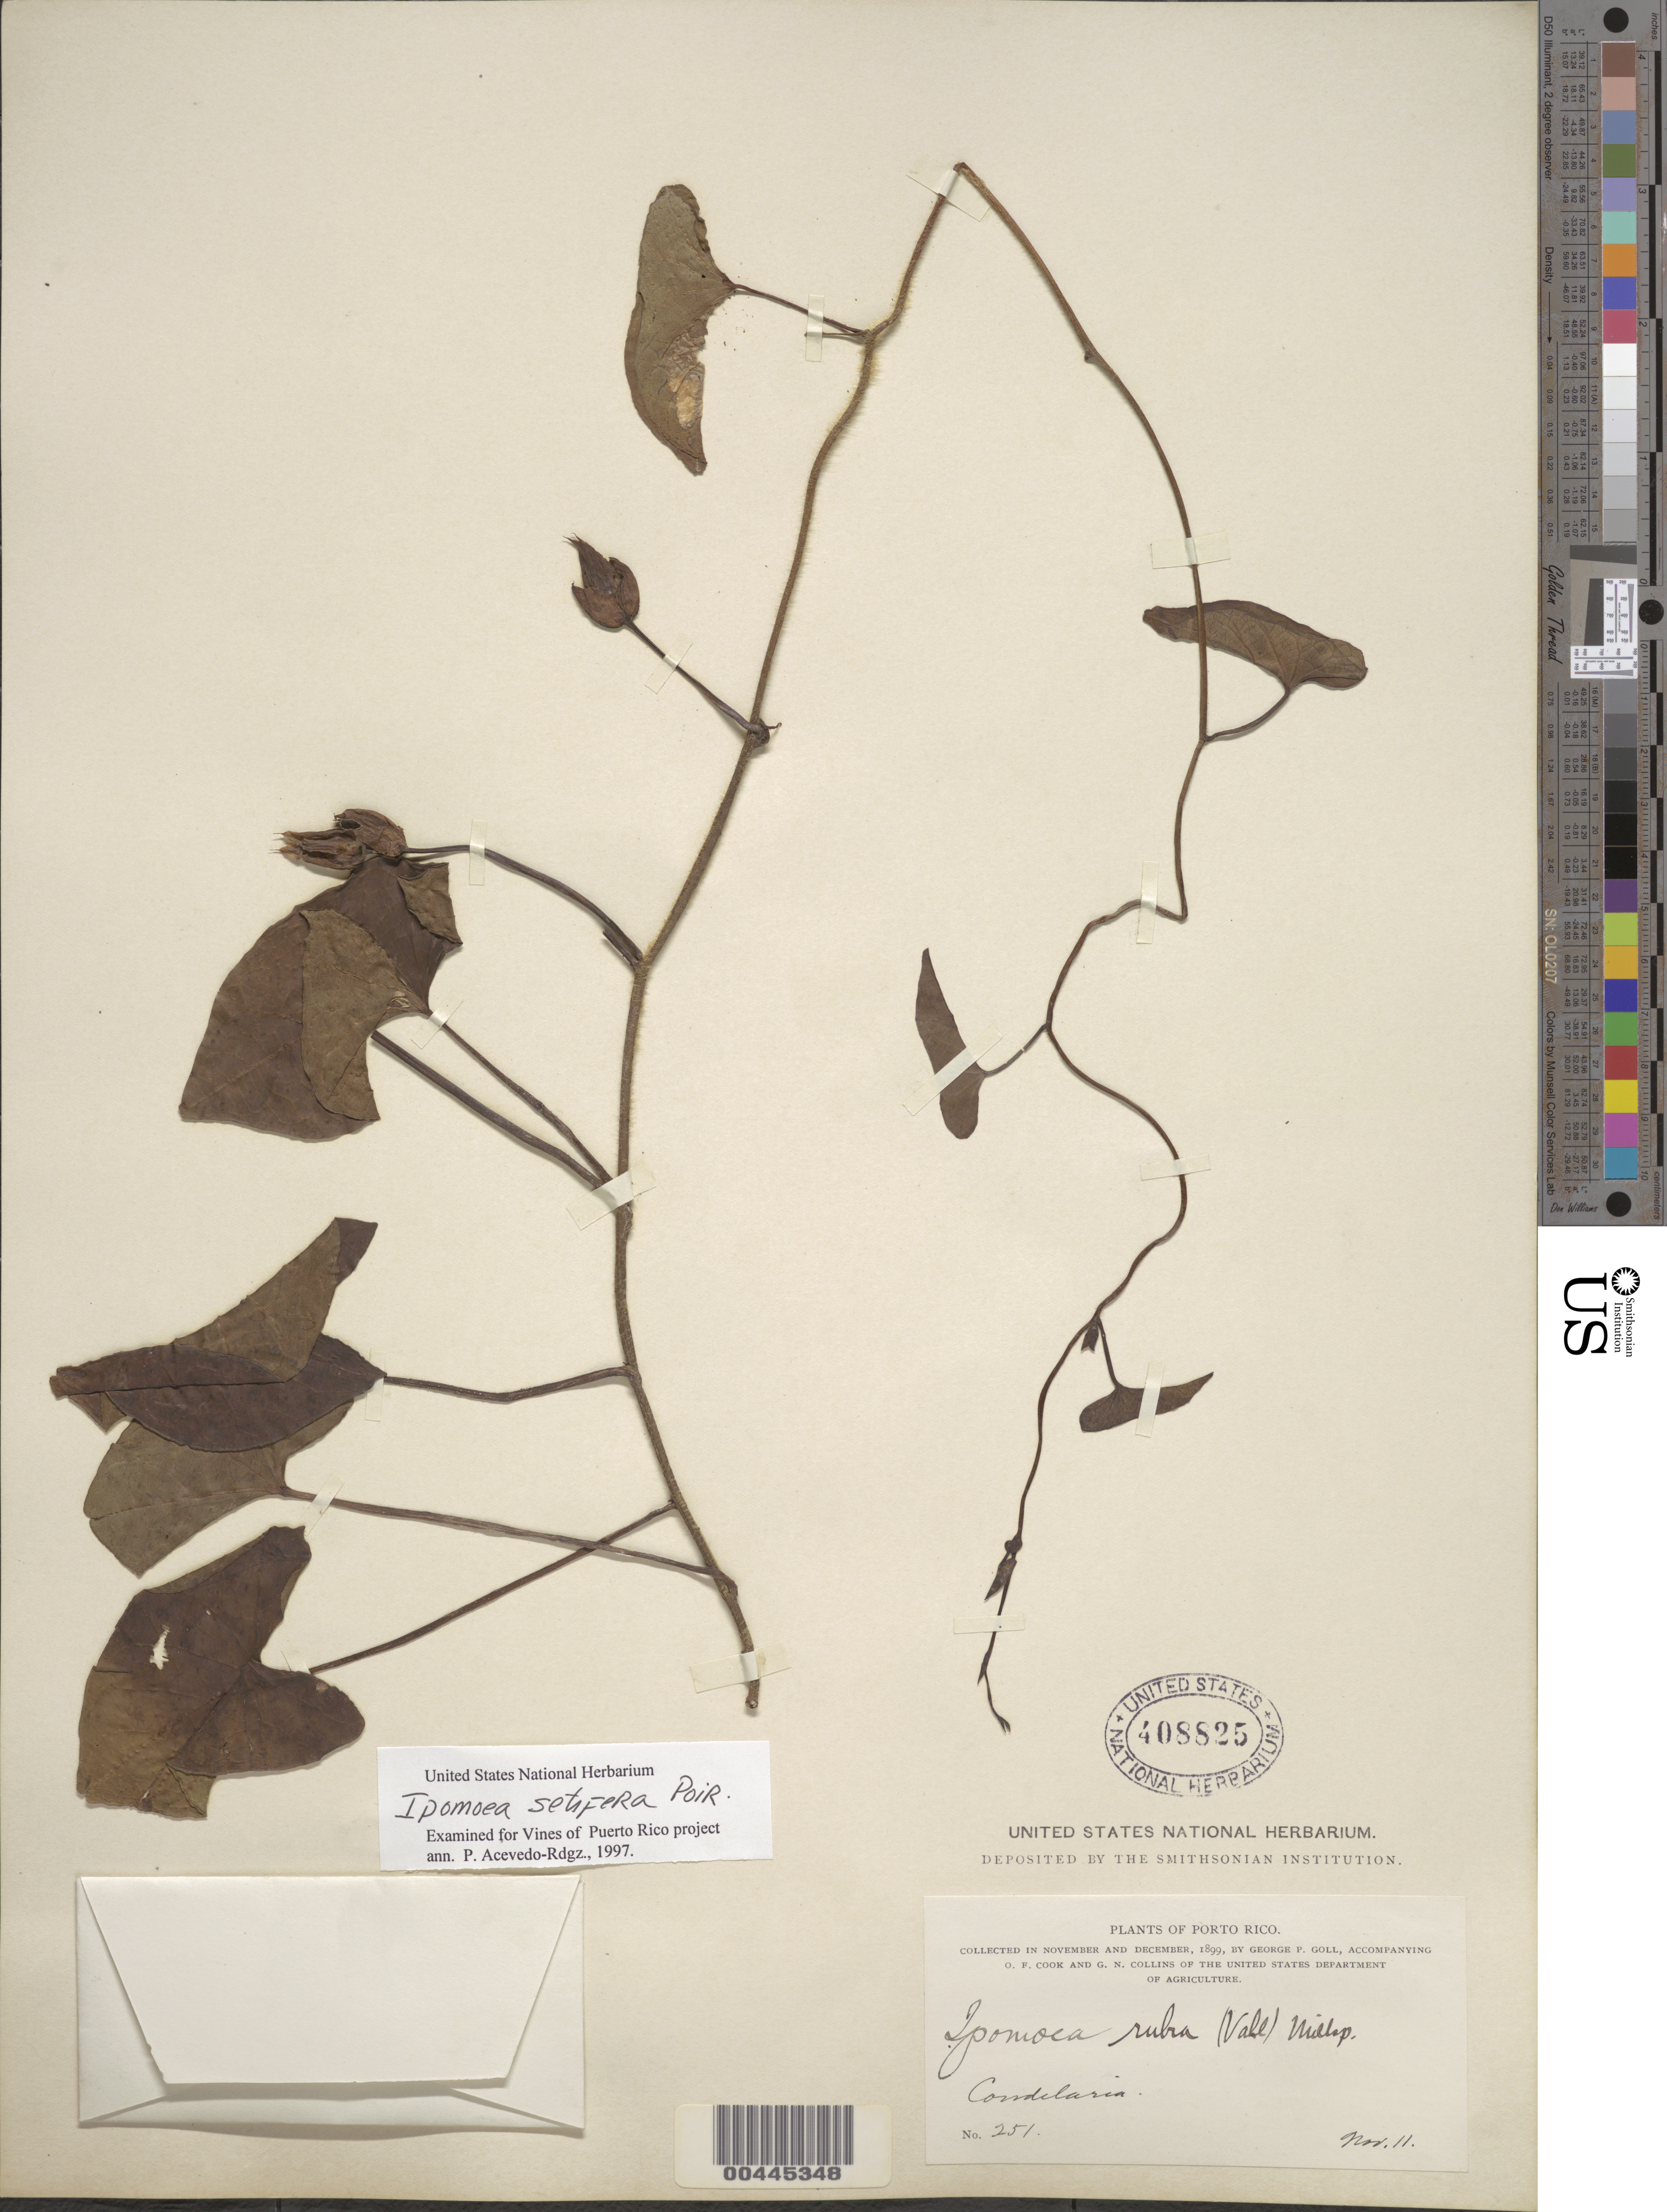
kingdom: Plantae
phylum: Tracheophyta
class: Magnoliopsida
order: Solanales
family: Convolvulaceae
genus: Ipomoea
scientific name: Ipomoea setifera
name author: Poir.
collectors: G. Goll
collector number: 251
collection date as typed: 11 Nov 1899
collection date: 1899-11-11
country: Puerto Rico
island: Greater Antilles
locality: Condilaria.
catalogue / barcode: US 408825